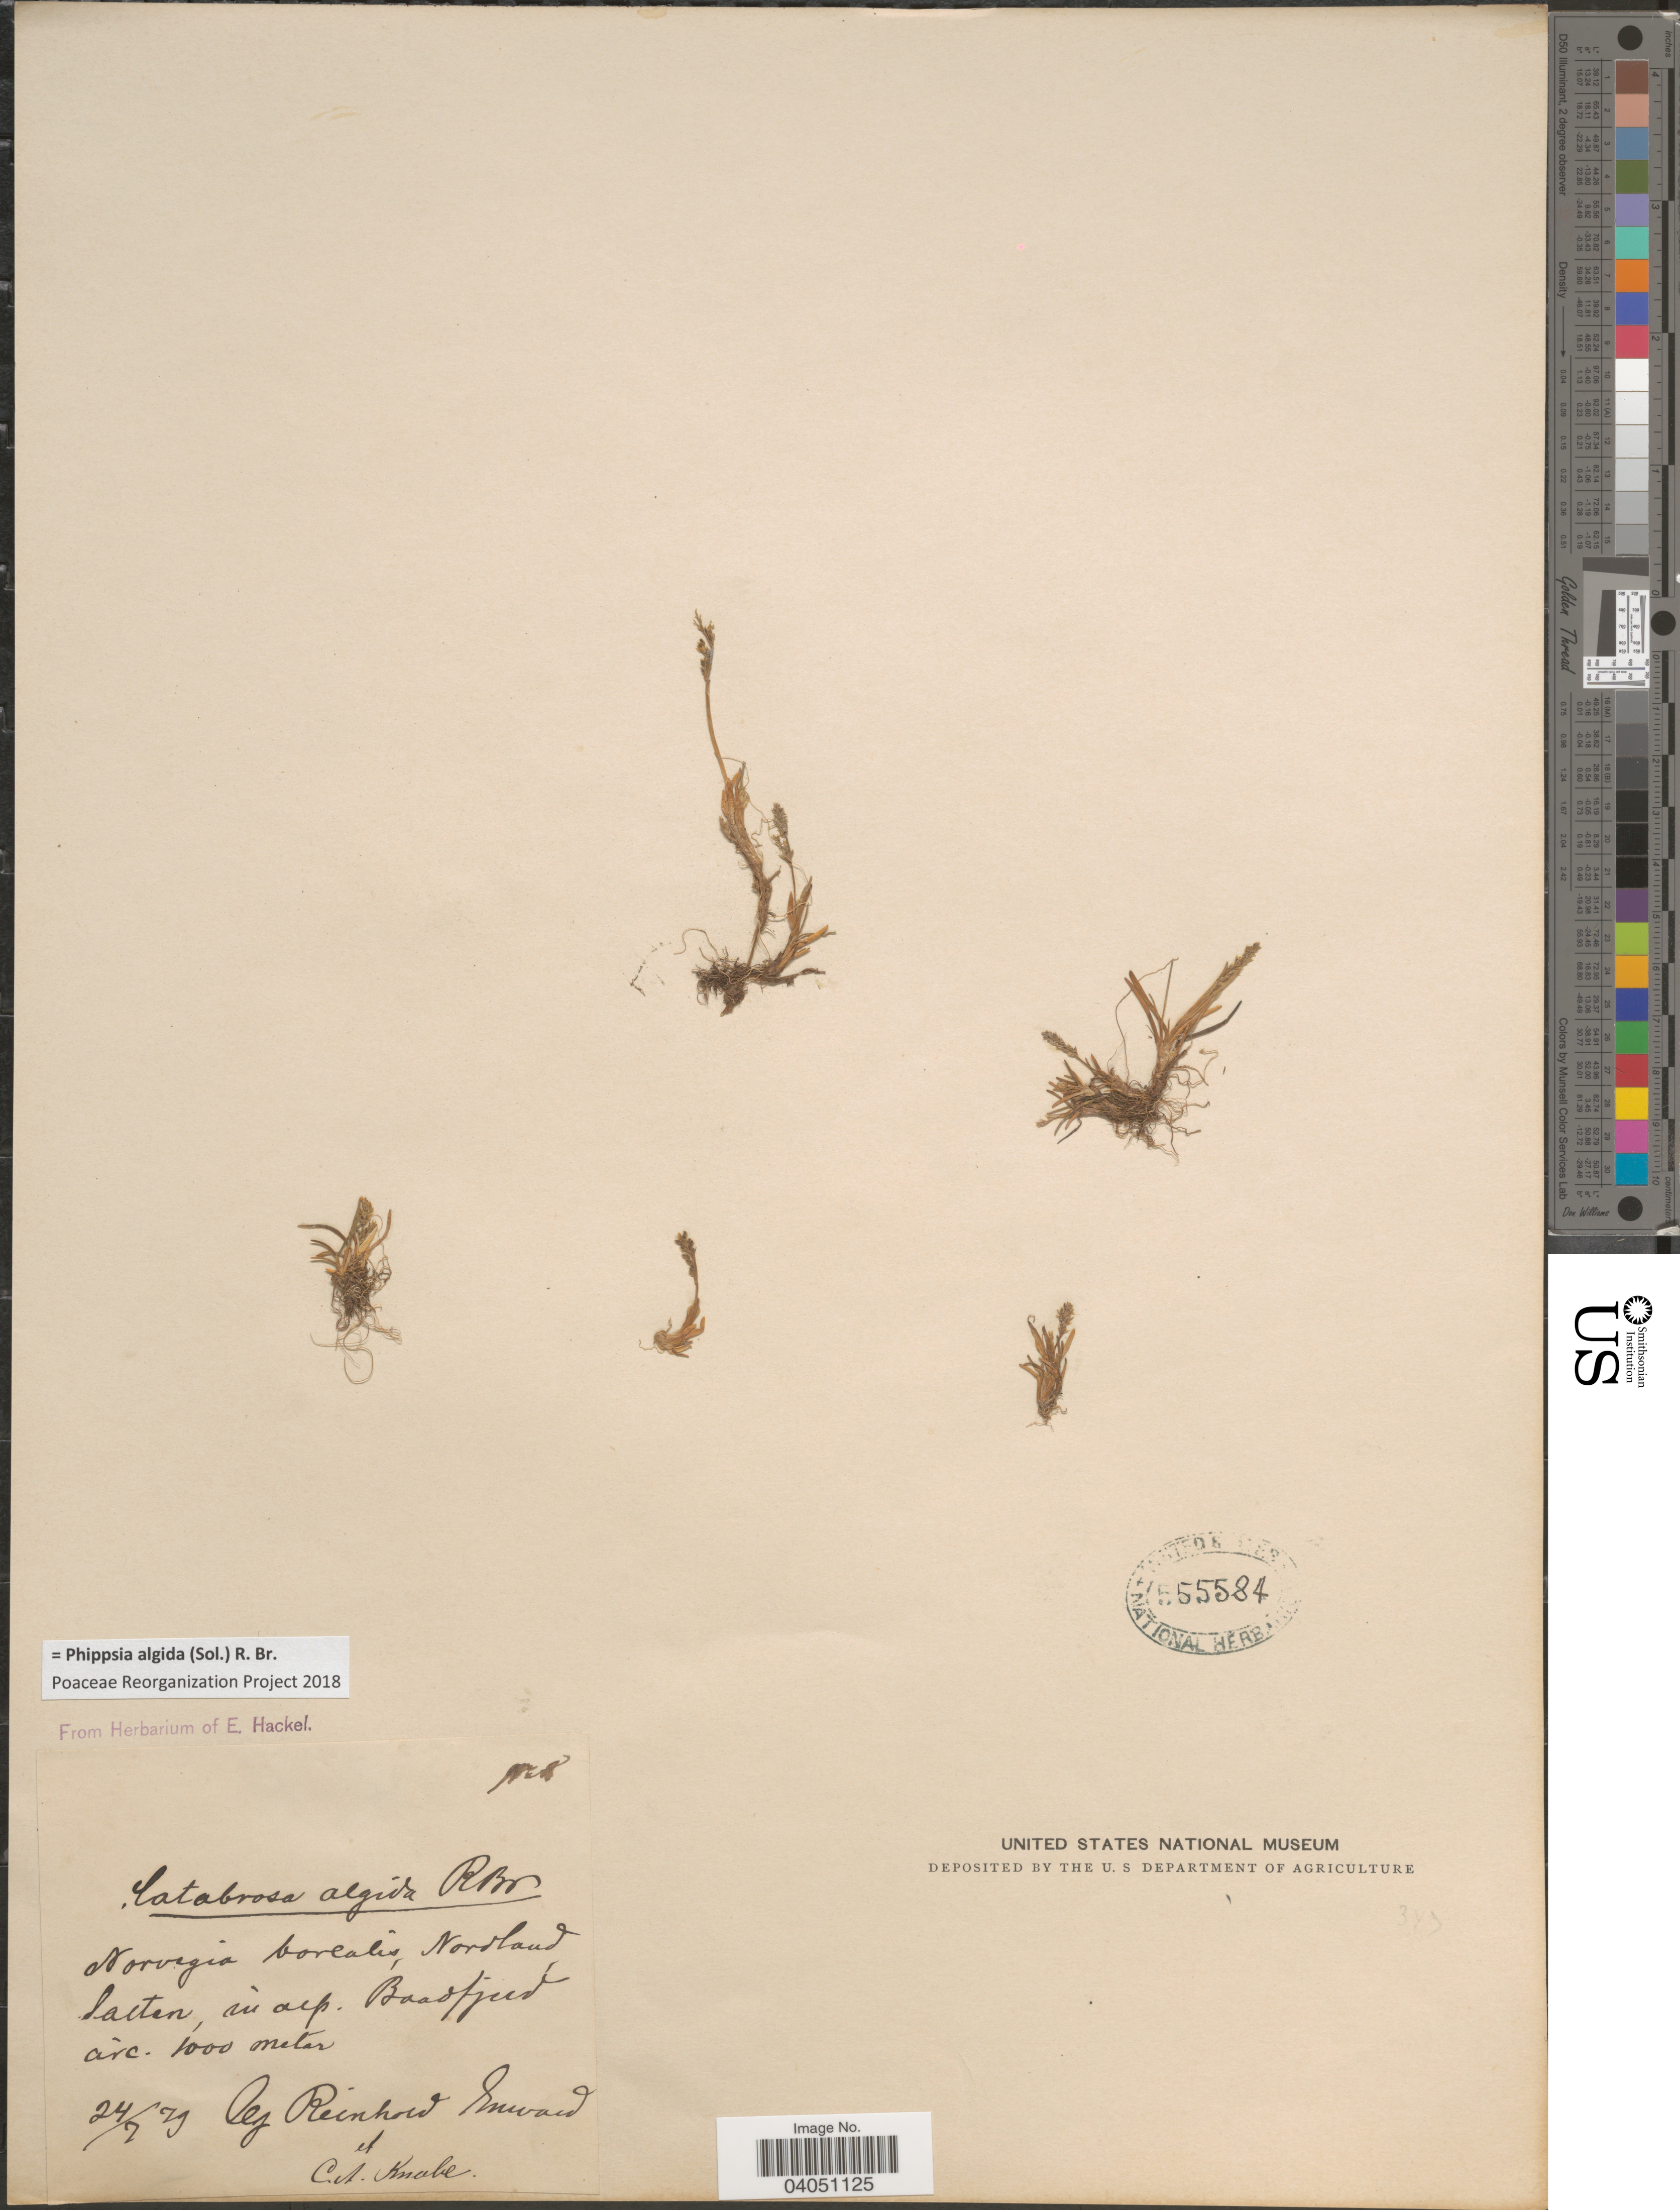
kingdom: Plantae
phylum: Tracheophyta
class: Liliopsida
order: Poales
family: Poaceae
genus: Phippsia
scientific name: Phippsia algida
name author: (Sol.) R. Br.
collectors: R. Enwald & C. Knabe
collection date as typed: Transcribed d/m/y: 24/7/79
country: Norway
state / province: Nordland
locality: Norvegia borealis, Nordland lacten, in alp. Bordfjell.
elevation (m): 1000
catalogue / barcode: US 555584